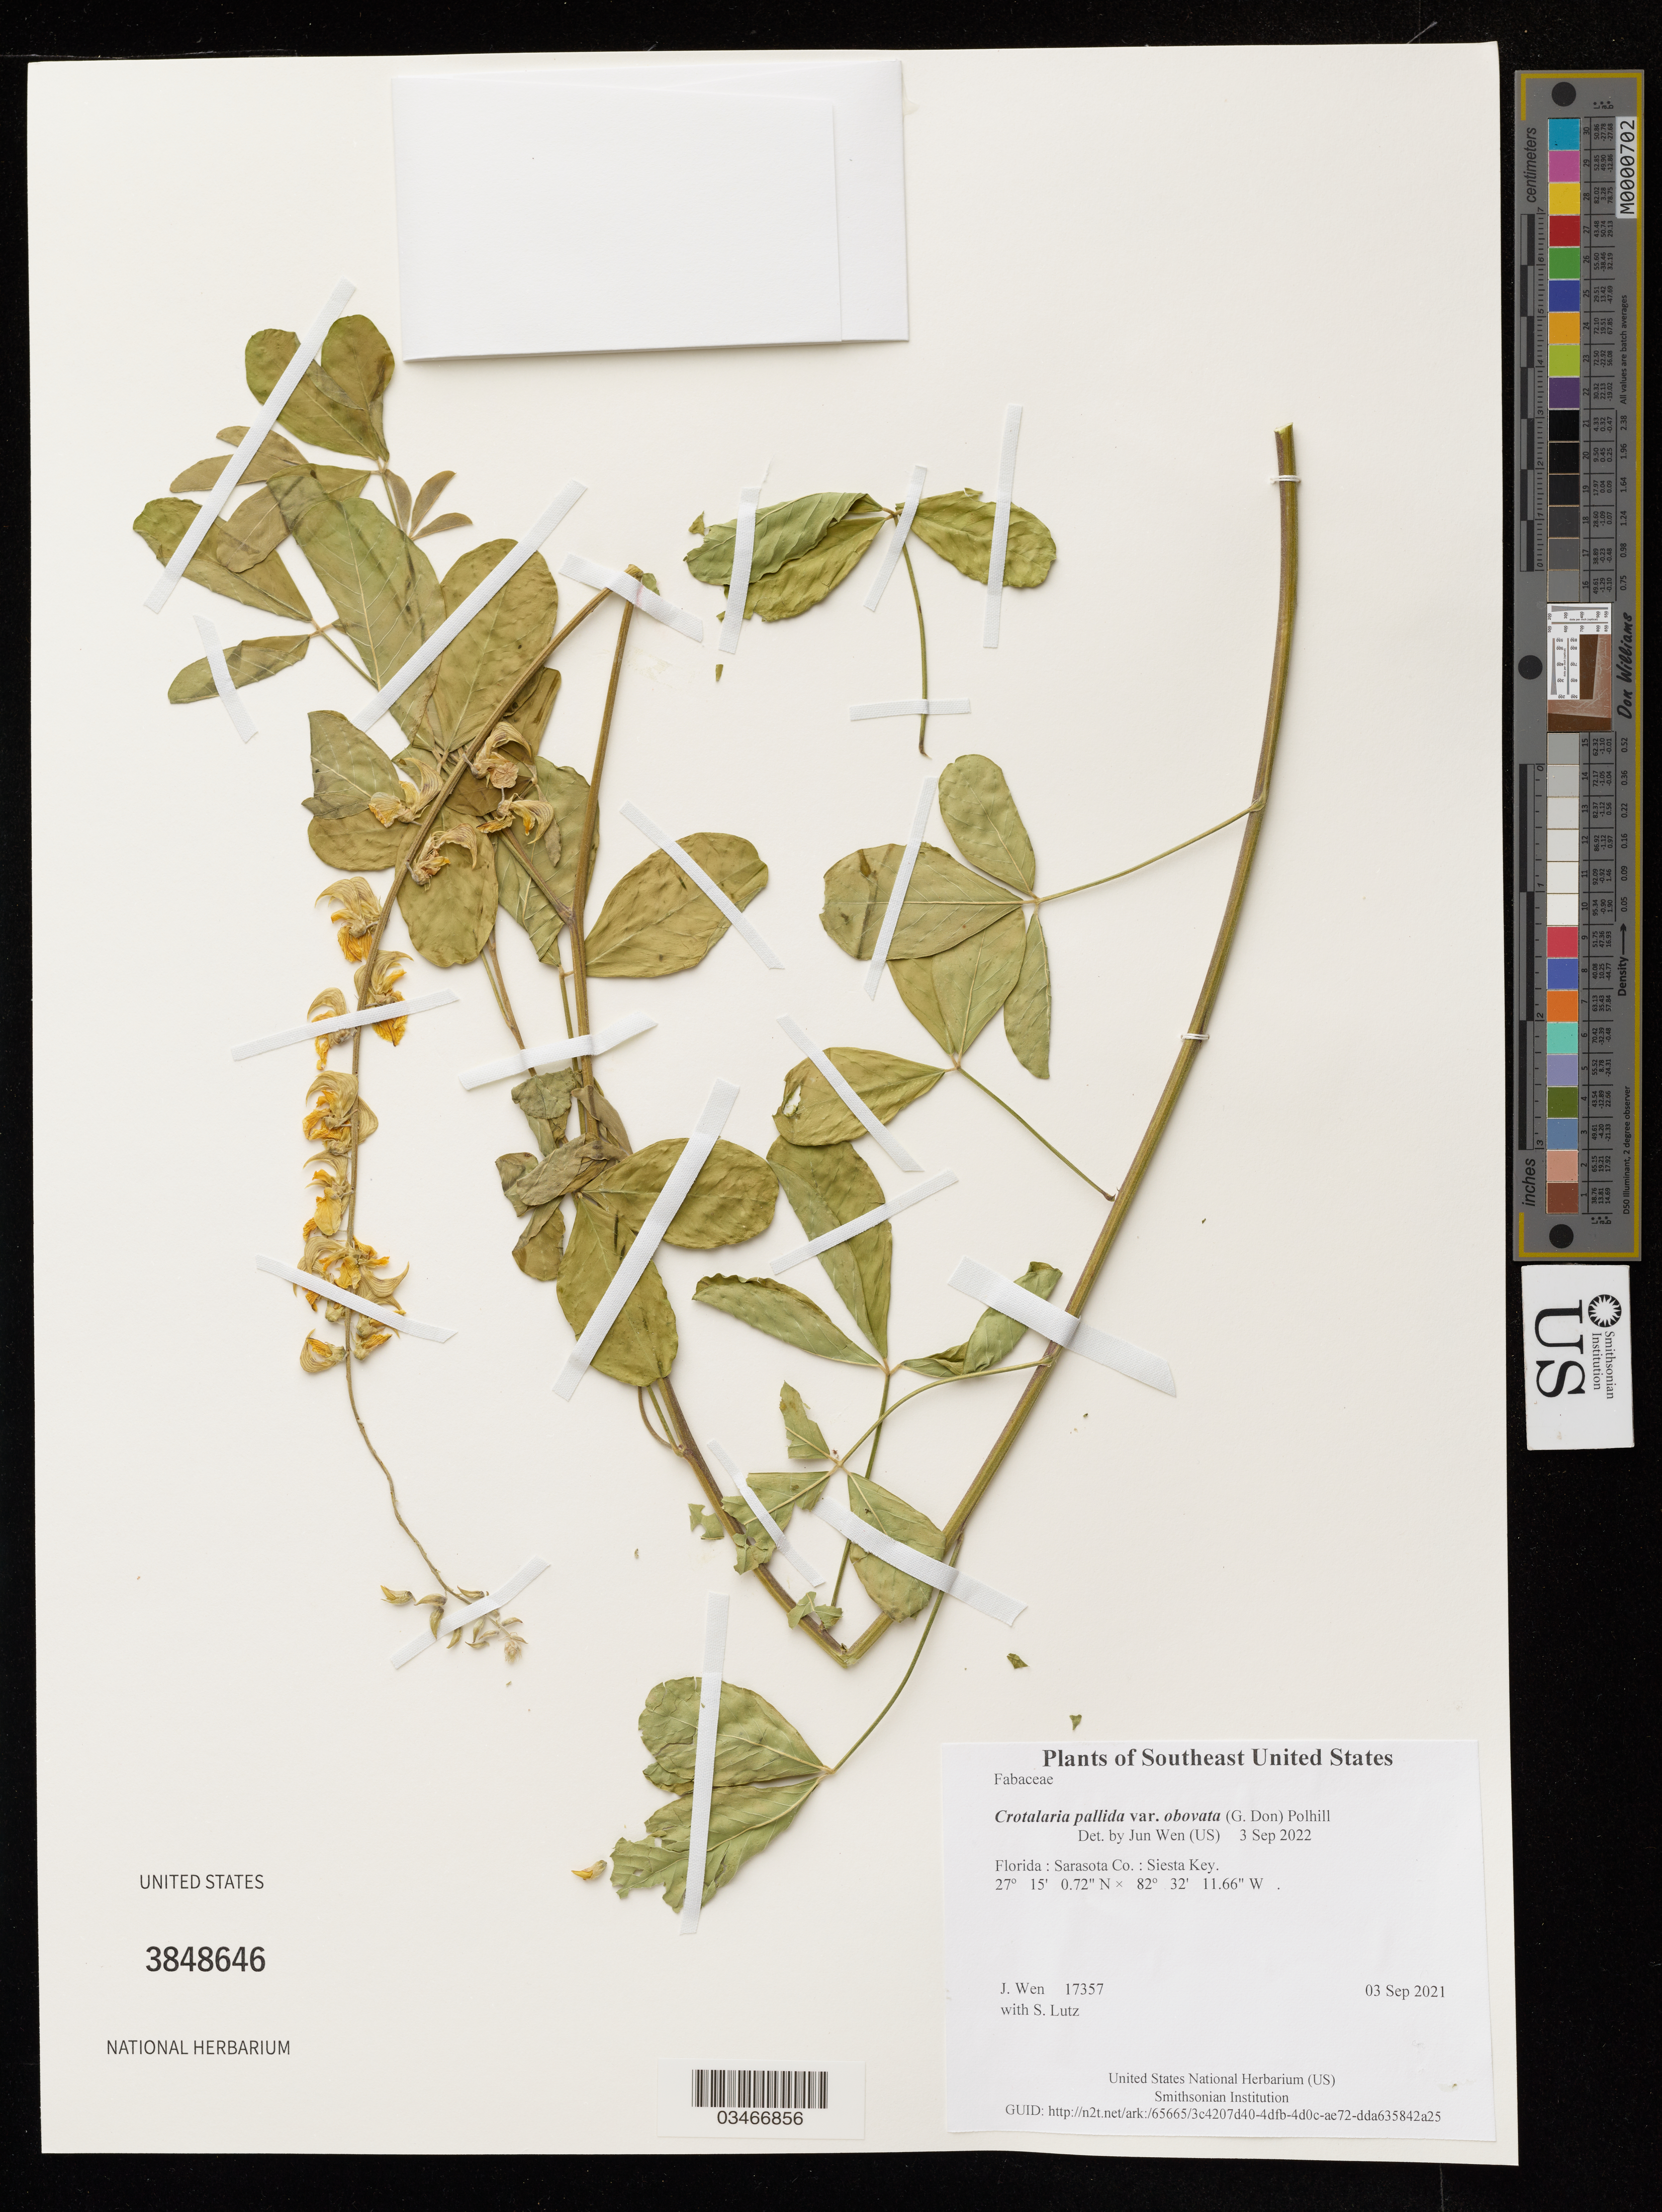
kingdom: Plantae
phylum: Tracheophyta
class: Magnoliopsida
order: Fabales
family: Fabaceae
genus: Crotalaria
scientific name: Crotalaria pallida var. obovata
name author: (G. Don) Polhill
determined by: Wen, Jun, (BOT), Smithsonian Institution - National Museum of Natural History (UNITED STATES)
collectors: J. Wen & S. Lutz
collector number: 17357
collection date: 2021-09-03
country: United States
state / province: Florida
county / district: Sarasota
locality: Siesta Key.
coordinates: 27.250199 N, 82.536573 W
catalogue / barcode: US 3848646